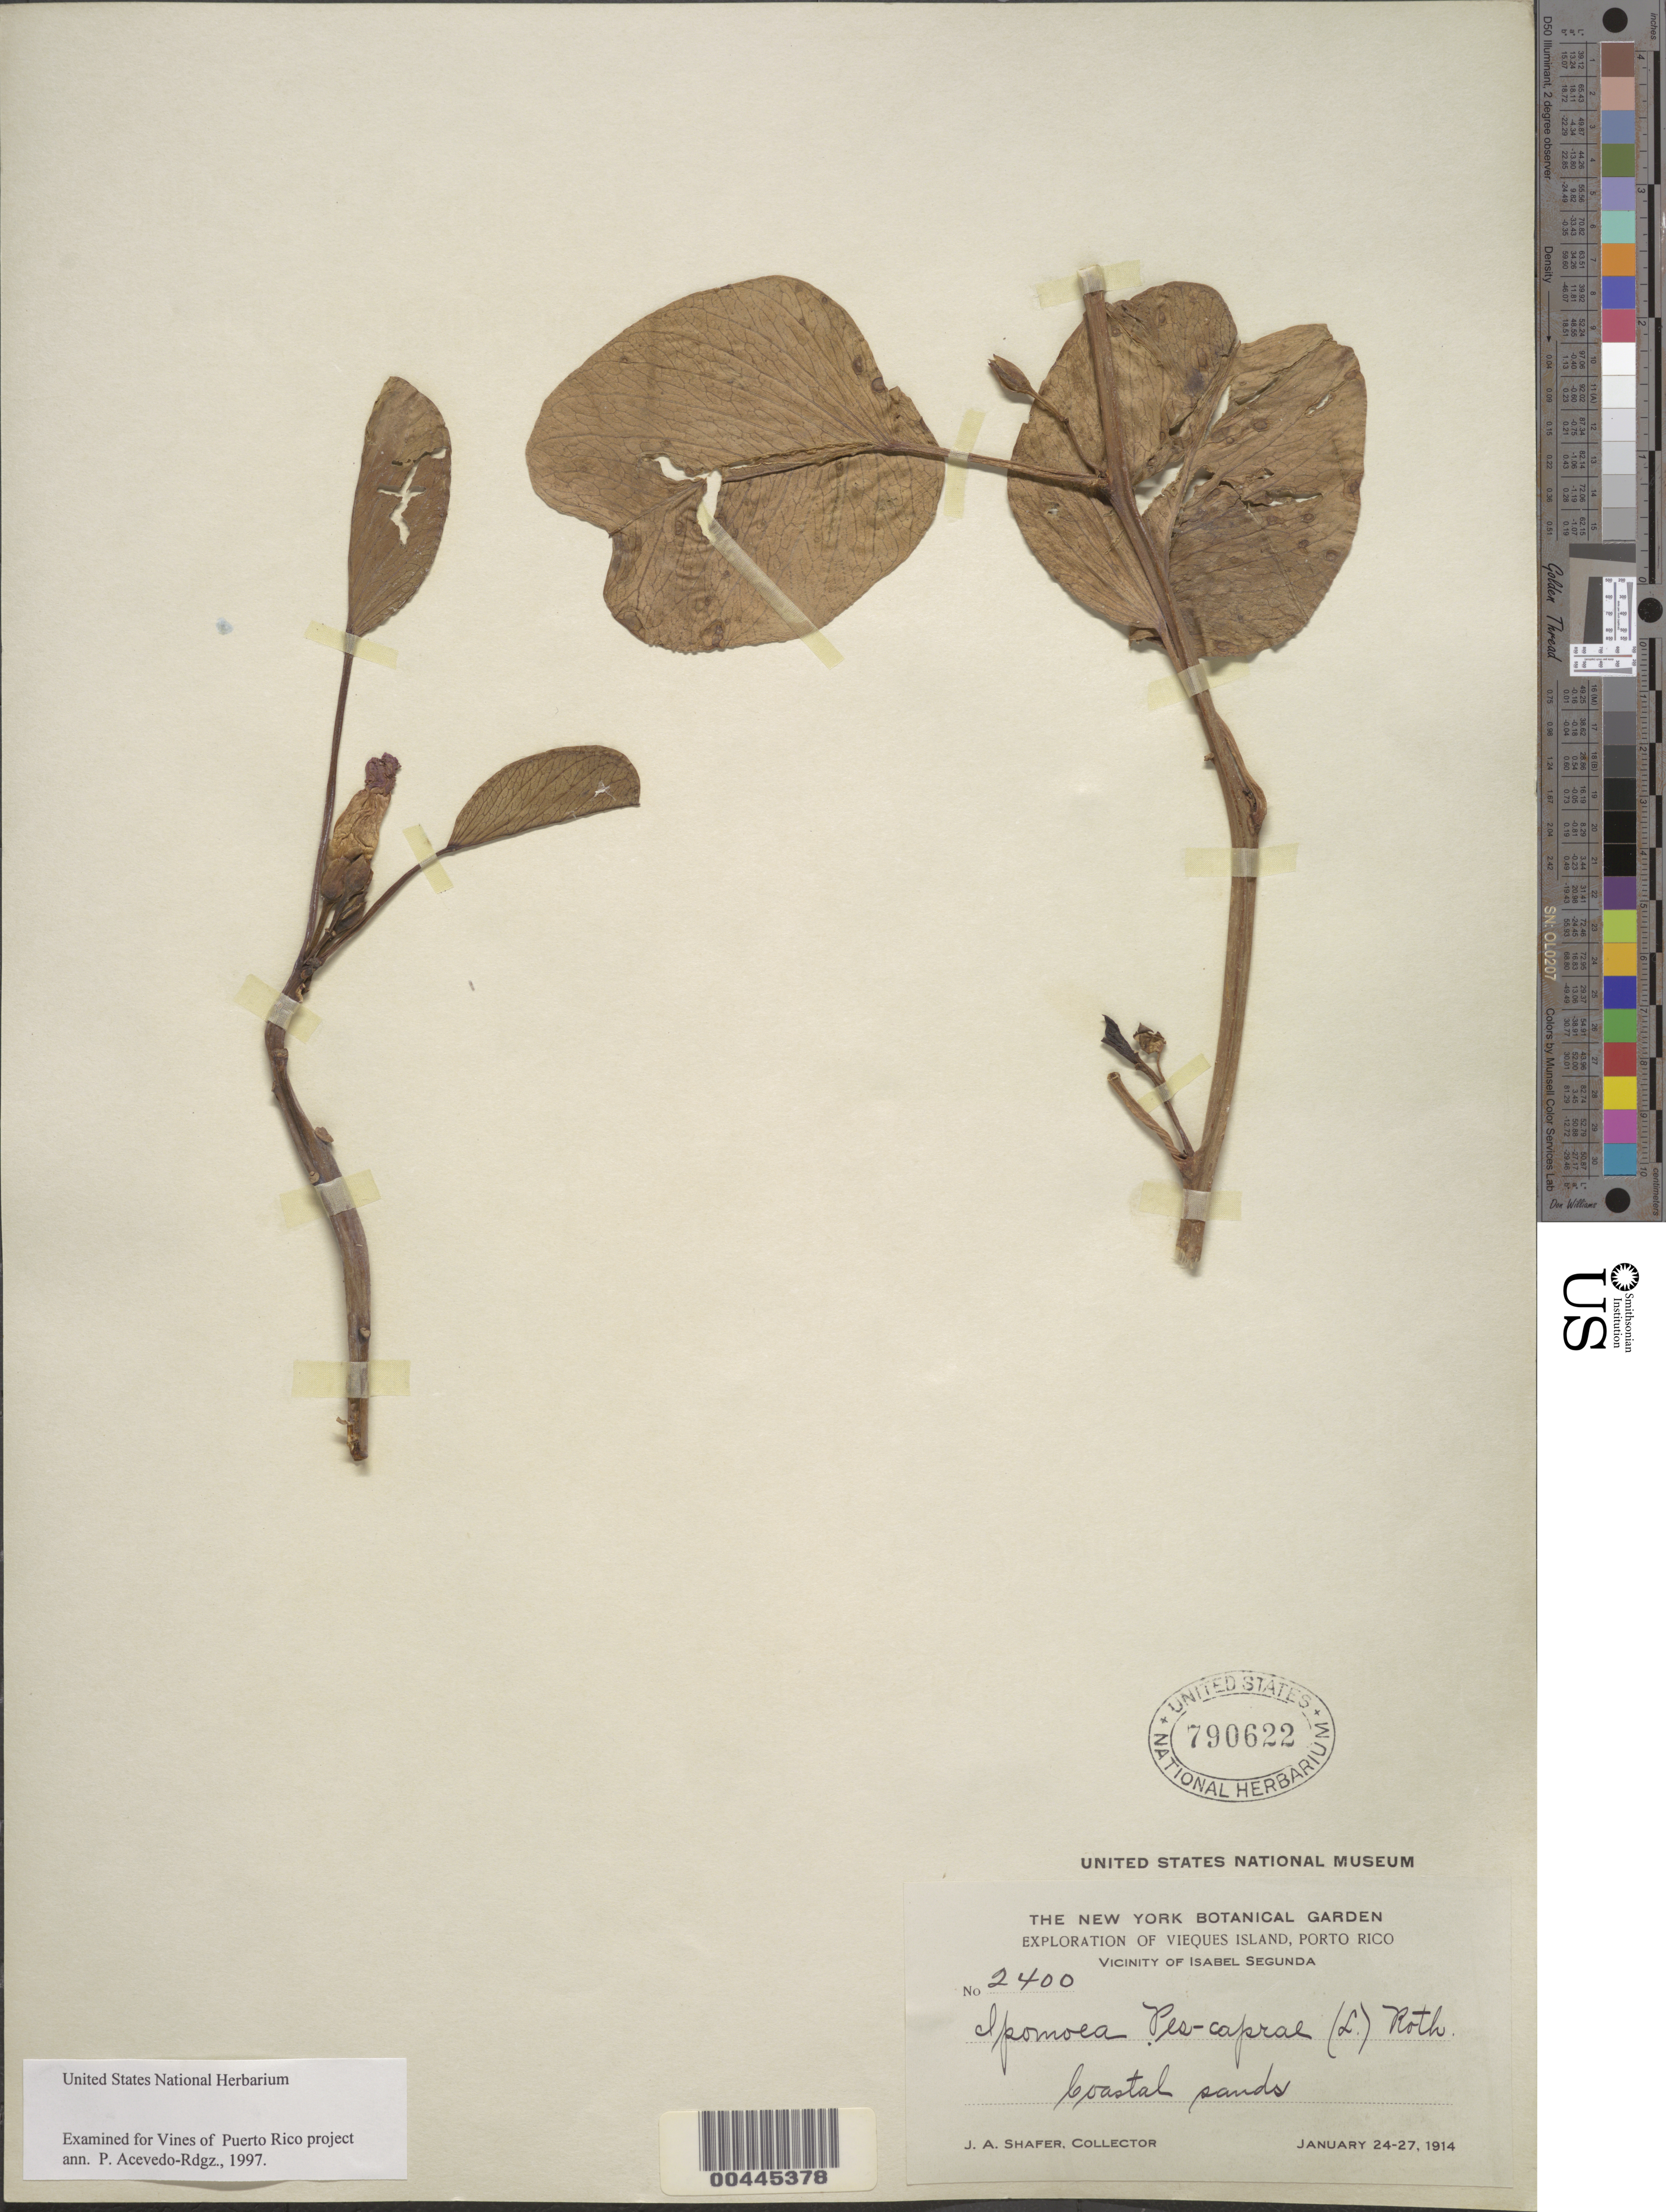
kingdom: Plantae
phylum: Tracheophyta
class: Magnoliopsida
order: Solanales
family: Convolvulaceae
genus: Ipomoea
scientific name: Ipomoea pes-caprae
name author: (L.) R. Br.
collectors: J. A. Shafer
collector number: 2400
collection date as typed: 24 Jan 1914 to 27 Jan 1914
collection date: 1914-01-24/1914-01-27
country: Puerto Rico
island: Greater Antilles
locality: Vieques Island: vicinity of Isabel Segunda. Coastal sands.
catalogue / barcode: US 790622